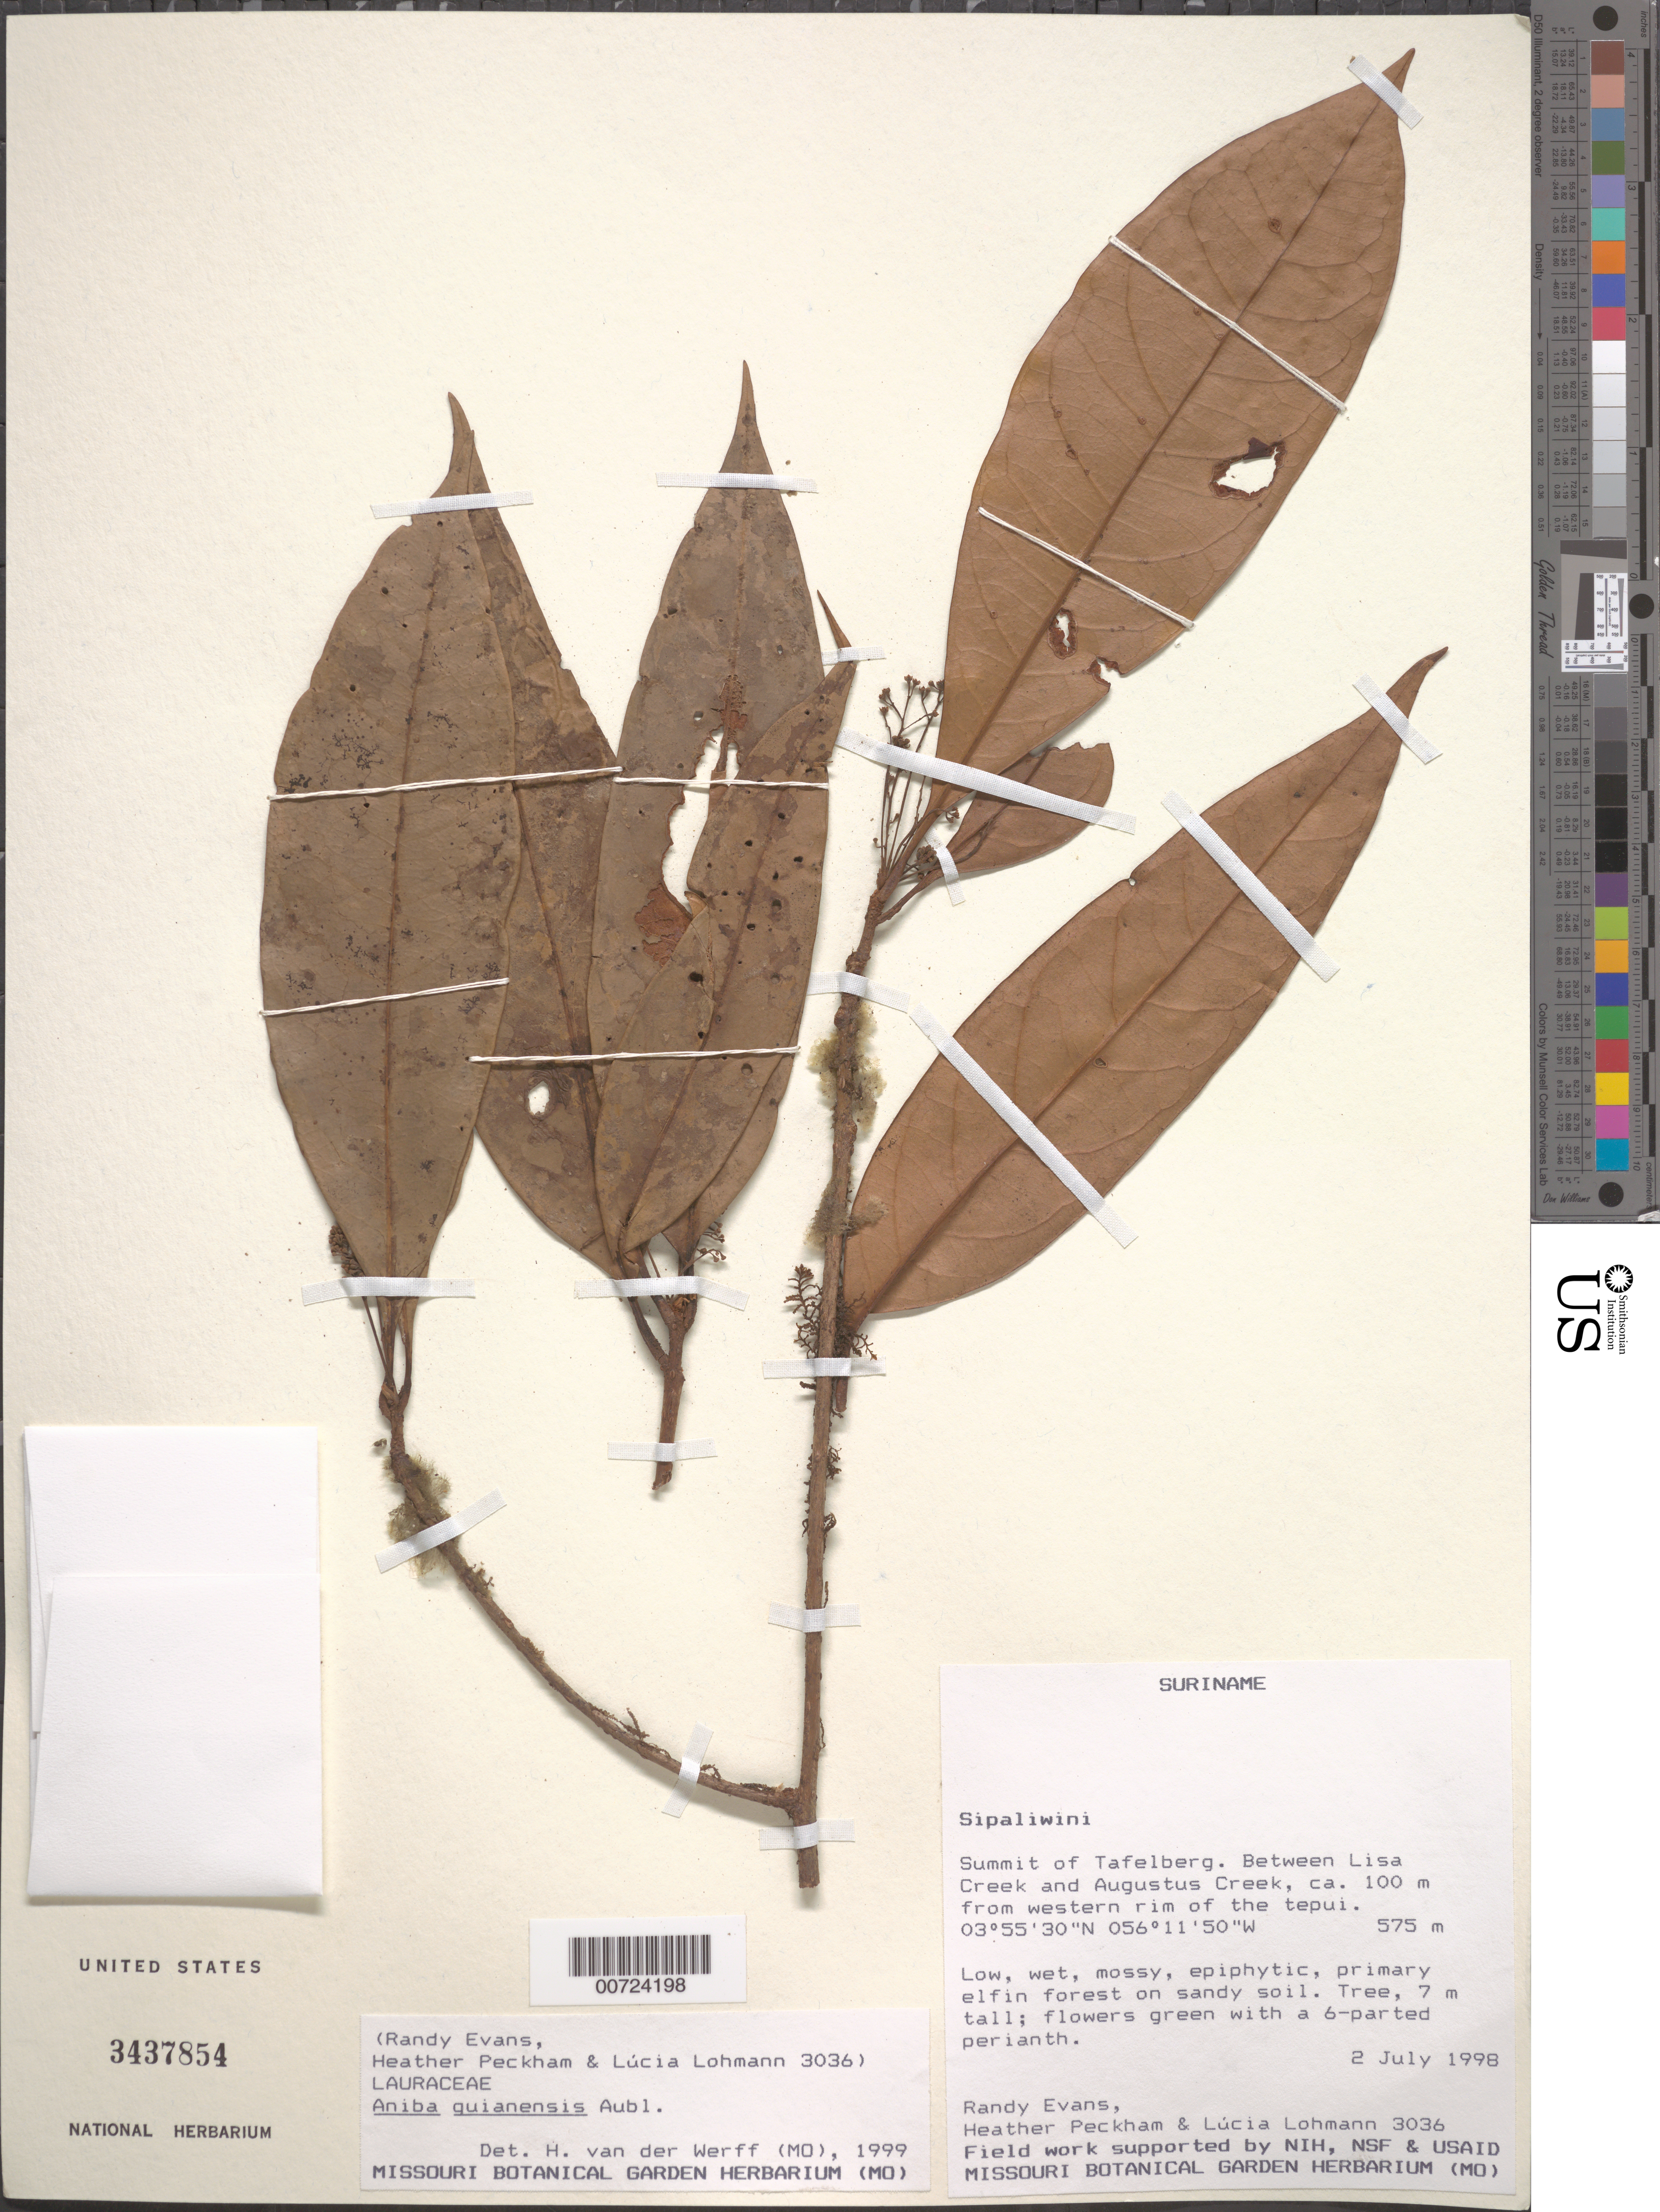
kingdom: Plantae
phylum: Tracheophyta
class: Magnoliopsida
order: Laurales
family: Lauraceae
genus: Aniba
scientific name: Aniba guianensis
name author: Aubl.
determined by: van der Werff, H., (MO), Missouri Botanical Garden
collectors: R. Evans, H. Peckham & L. Lohmann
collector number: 3036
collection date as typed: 2-Jul-98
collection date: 1998-07-02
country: Suriname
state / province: Sipaliwini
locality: Tafelberg (Table Mountain), summit, betw. Lisa Creek and Augustus Creek, ca. 100 m from W rim of tepuí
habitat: Low, wet, mossy, epiphytic, primary elfin forest on sandy soil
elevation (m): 575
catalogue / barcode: US 3437854